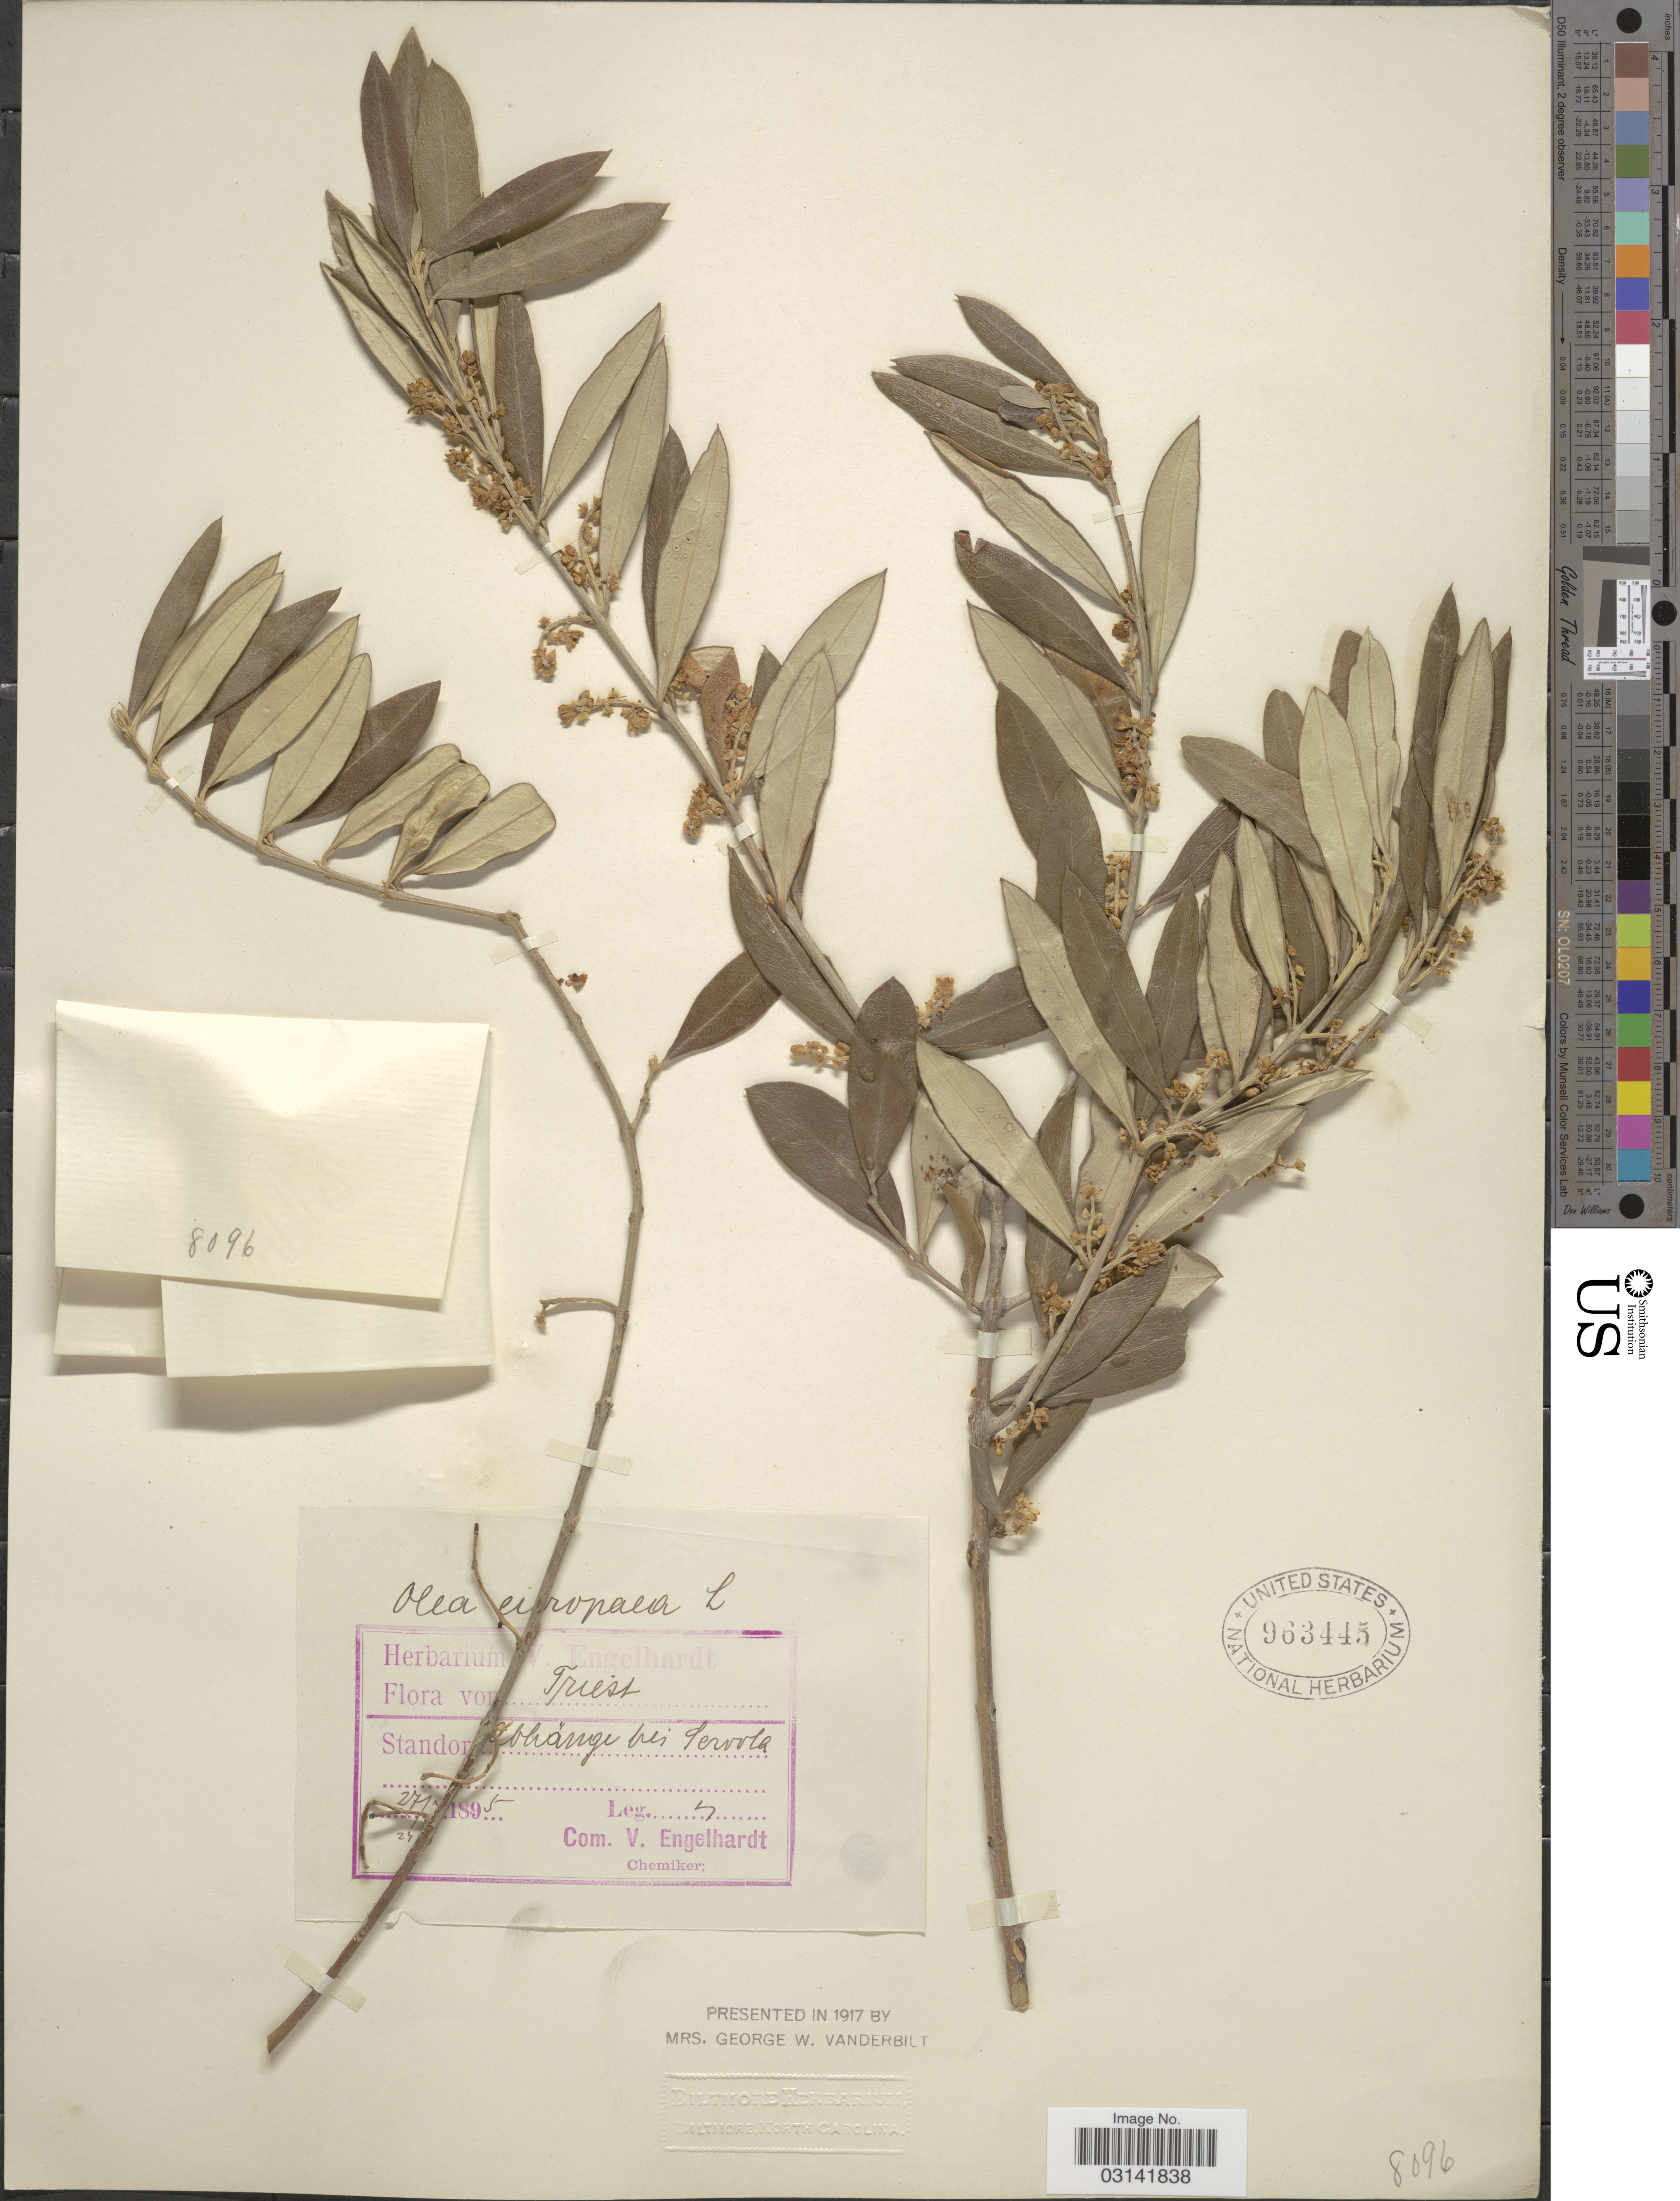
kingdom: Plantae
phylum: Tracheophyta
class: Magnoliopsida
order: Lamiales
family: Oleaceae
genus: Olea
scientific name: Olea europaea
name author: L.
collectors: V. Engelhardt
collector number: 8096*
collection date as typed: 27/!/1895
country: Italy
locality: Triest, Standort Abhänge bei Servola.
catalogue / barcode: US 963445